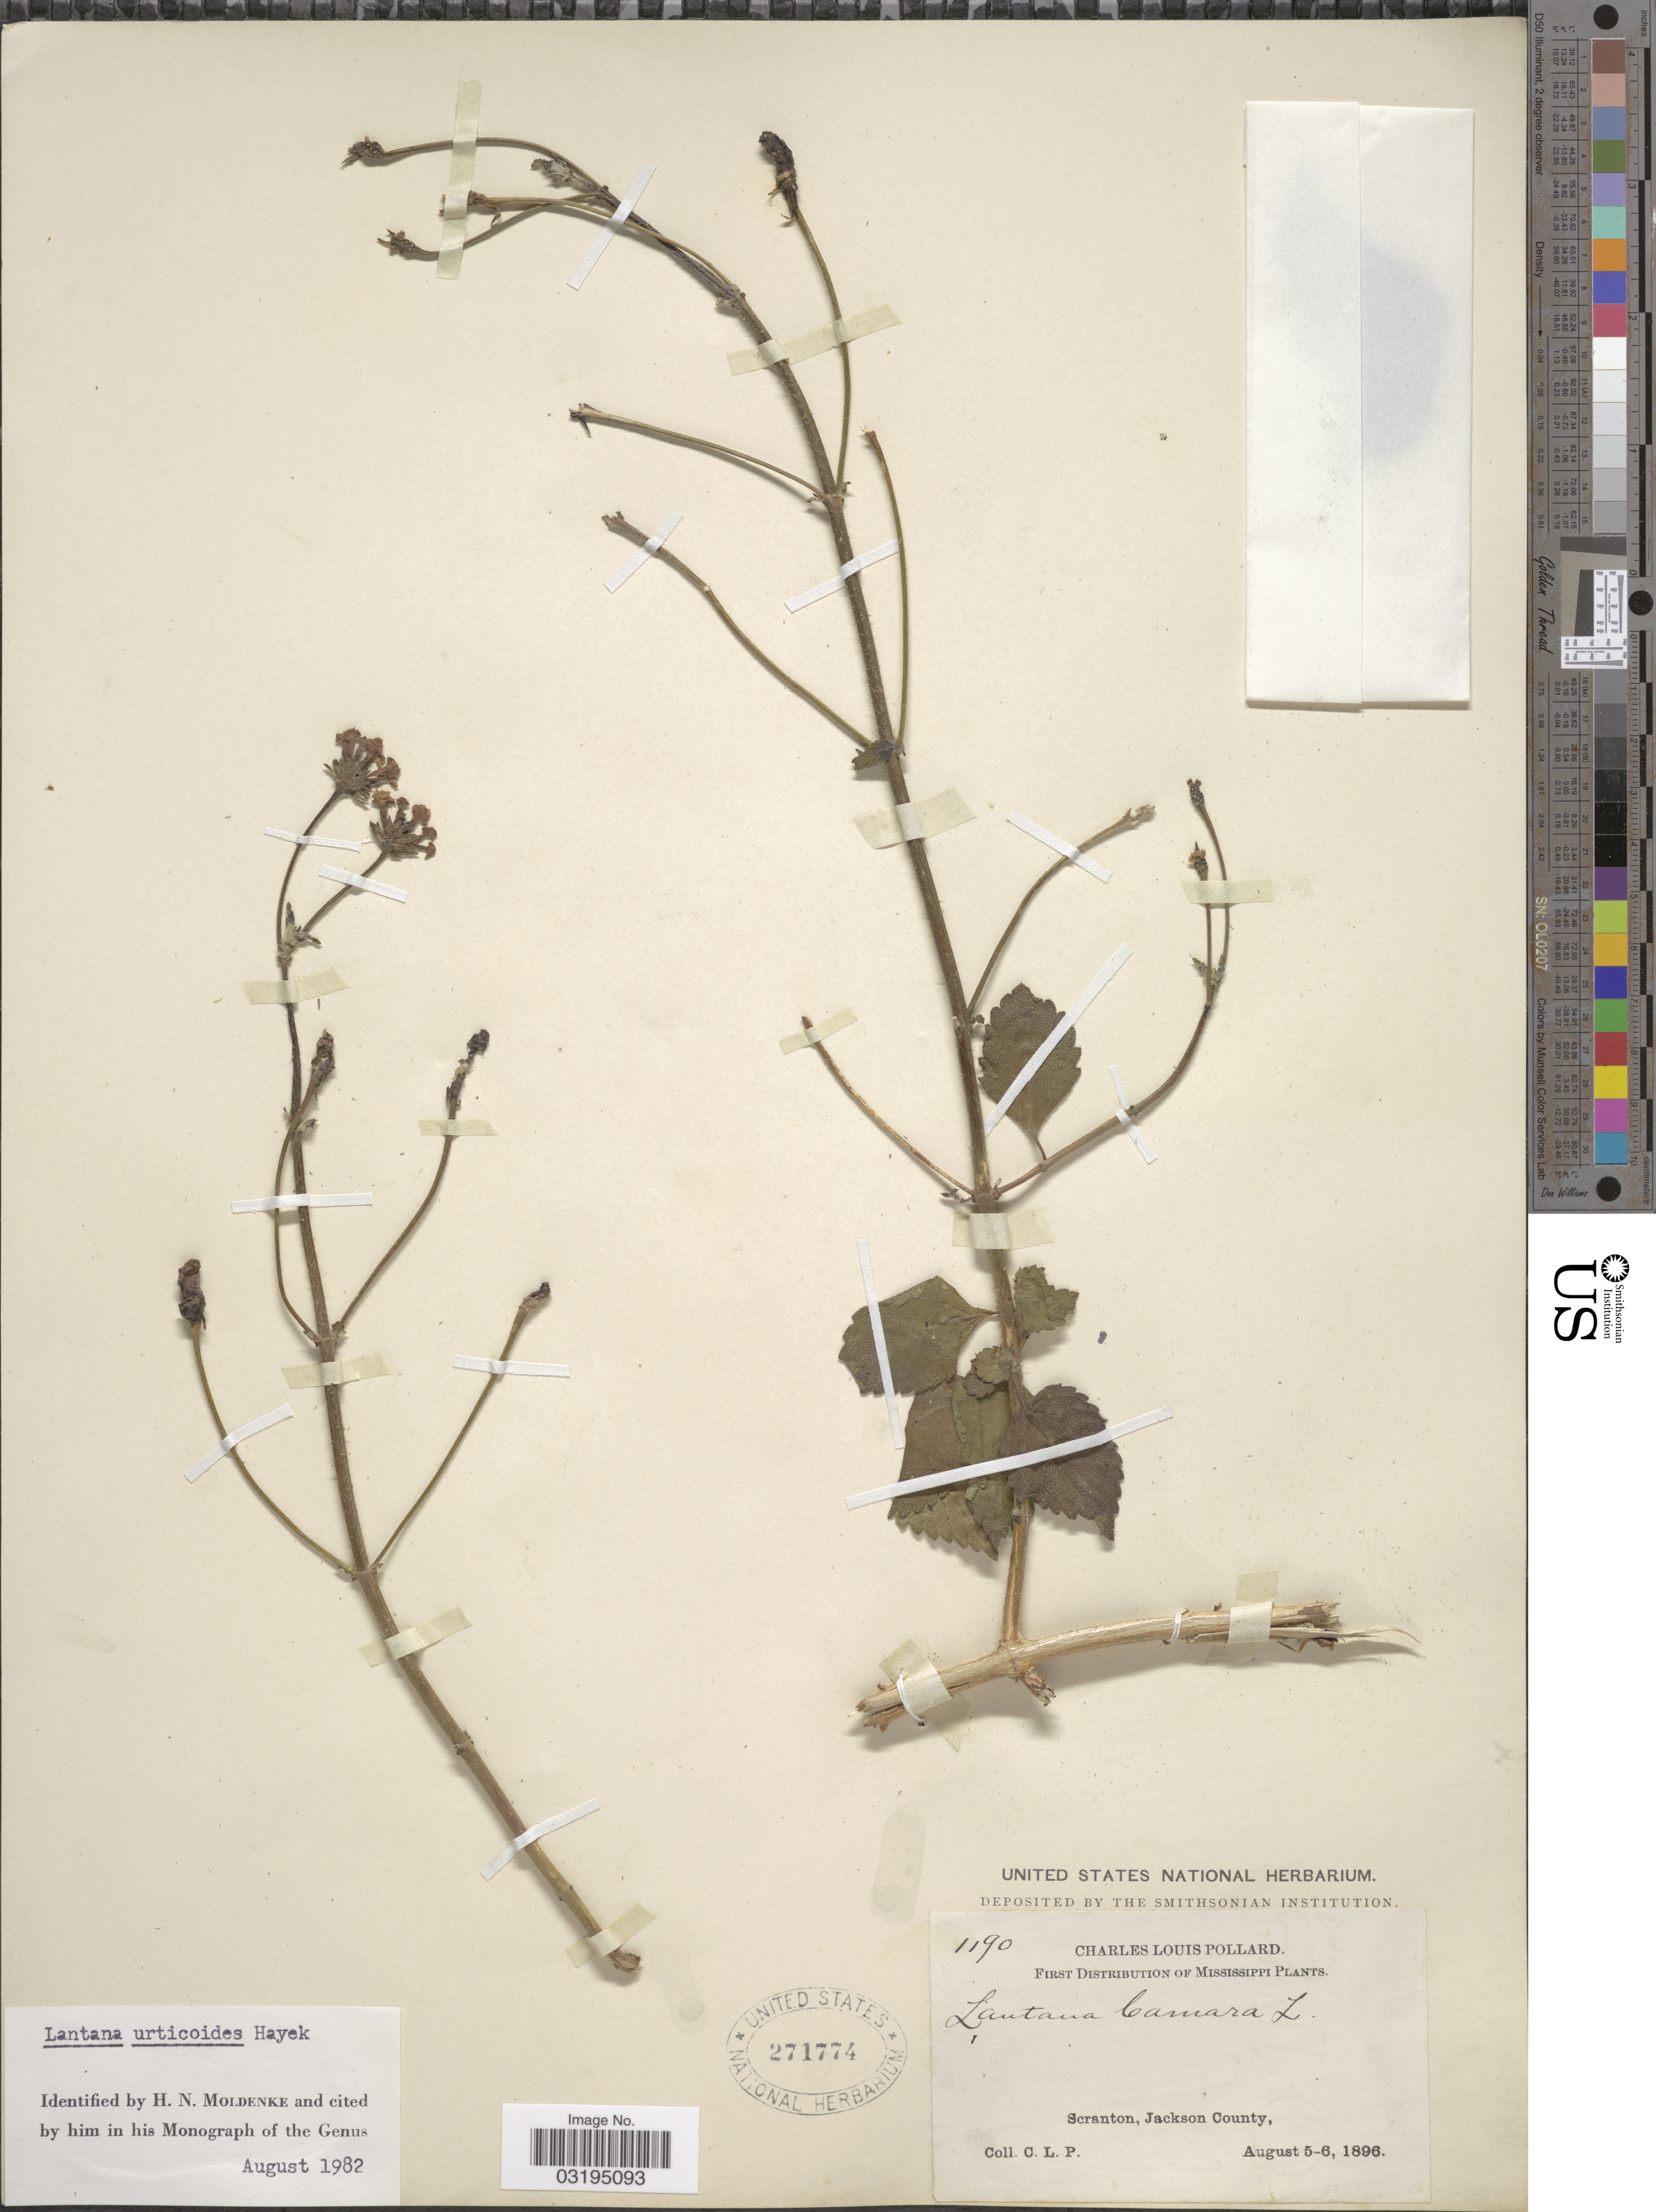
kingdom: Plantae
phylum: Tracheophyta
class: Magnoliopsida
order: Lamiales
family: Verbenaceae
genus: Lantana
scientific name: Lantana urticoides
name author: Hayek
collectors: C. L. Pollard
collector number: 1190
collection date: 1896-08-05/1896-08-06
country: United States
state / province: Mississippi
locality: Scranton, Jackson County.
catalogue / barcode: US 271774